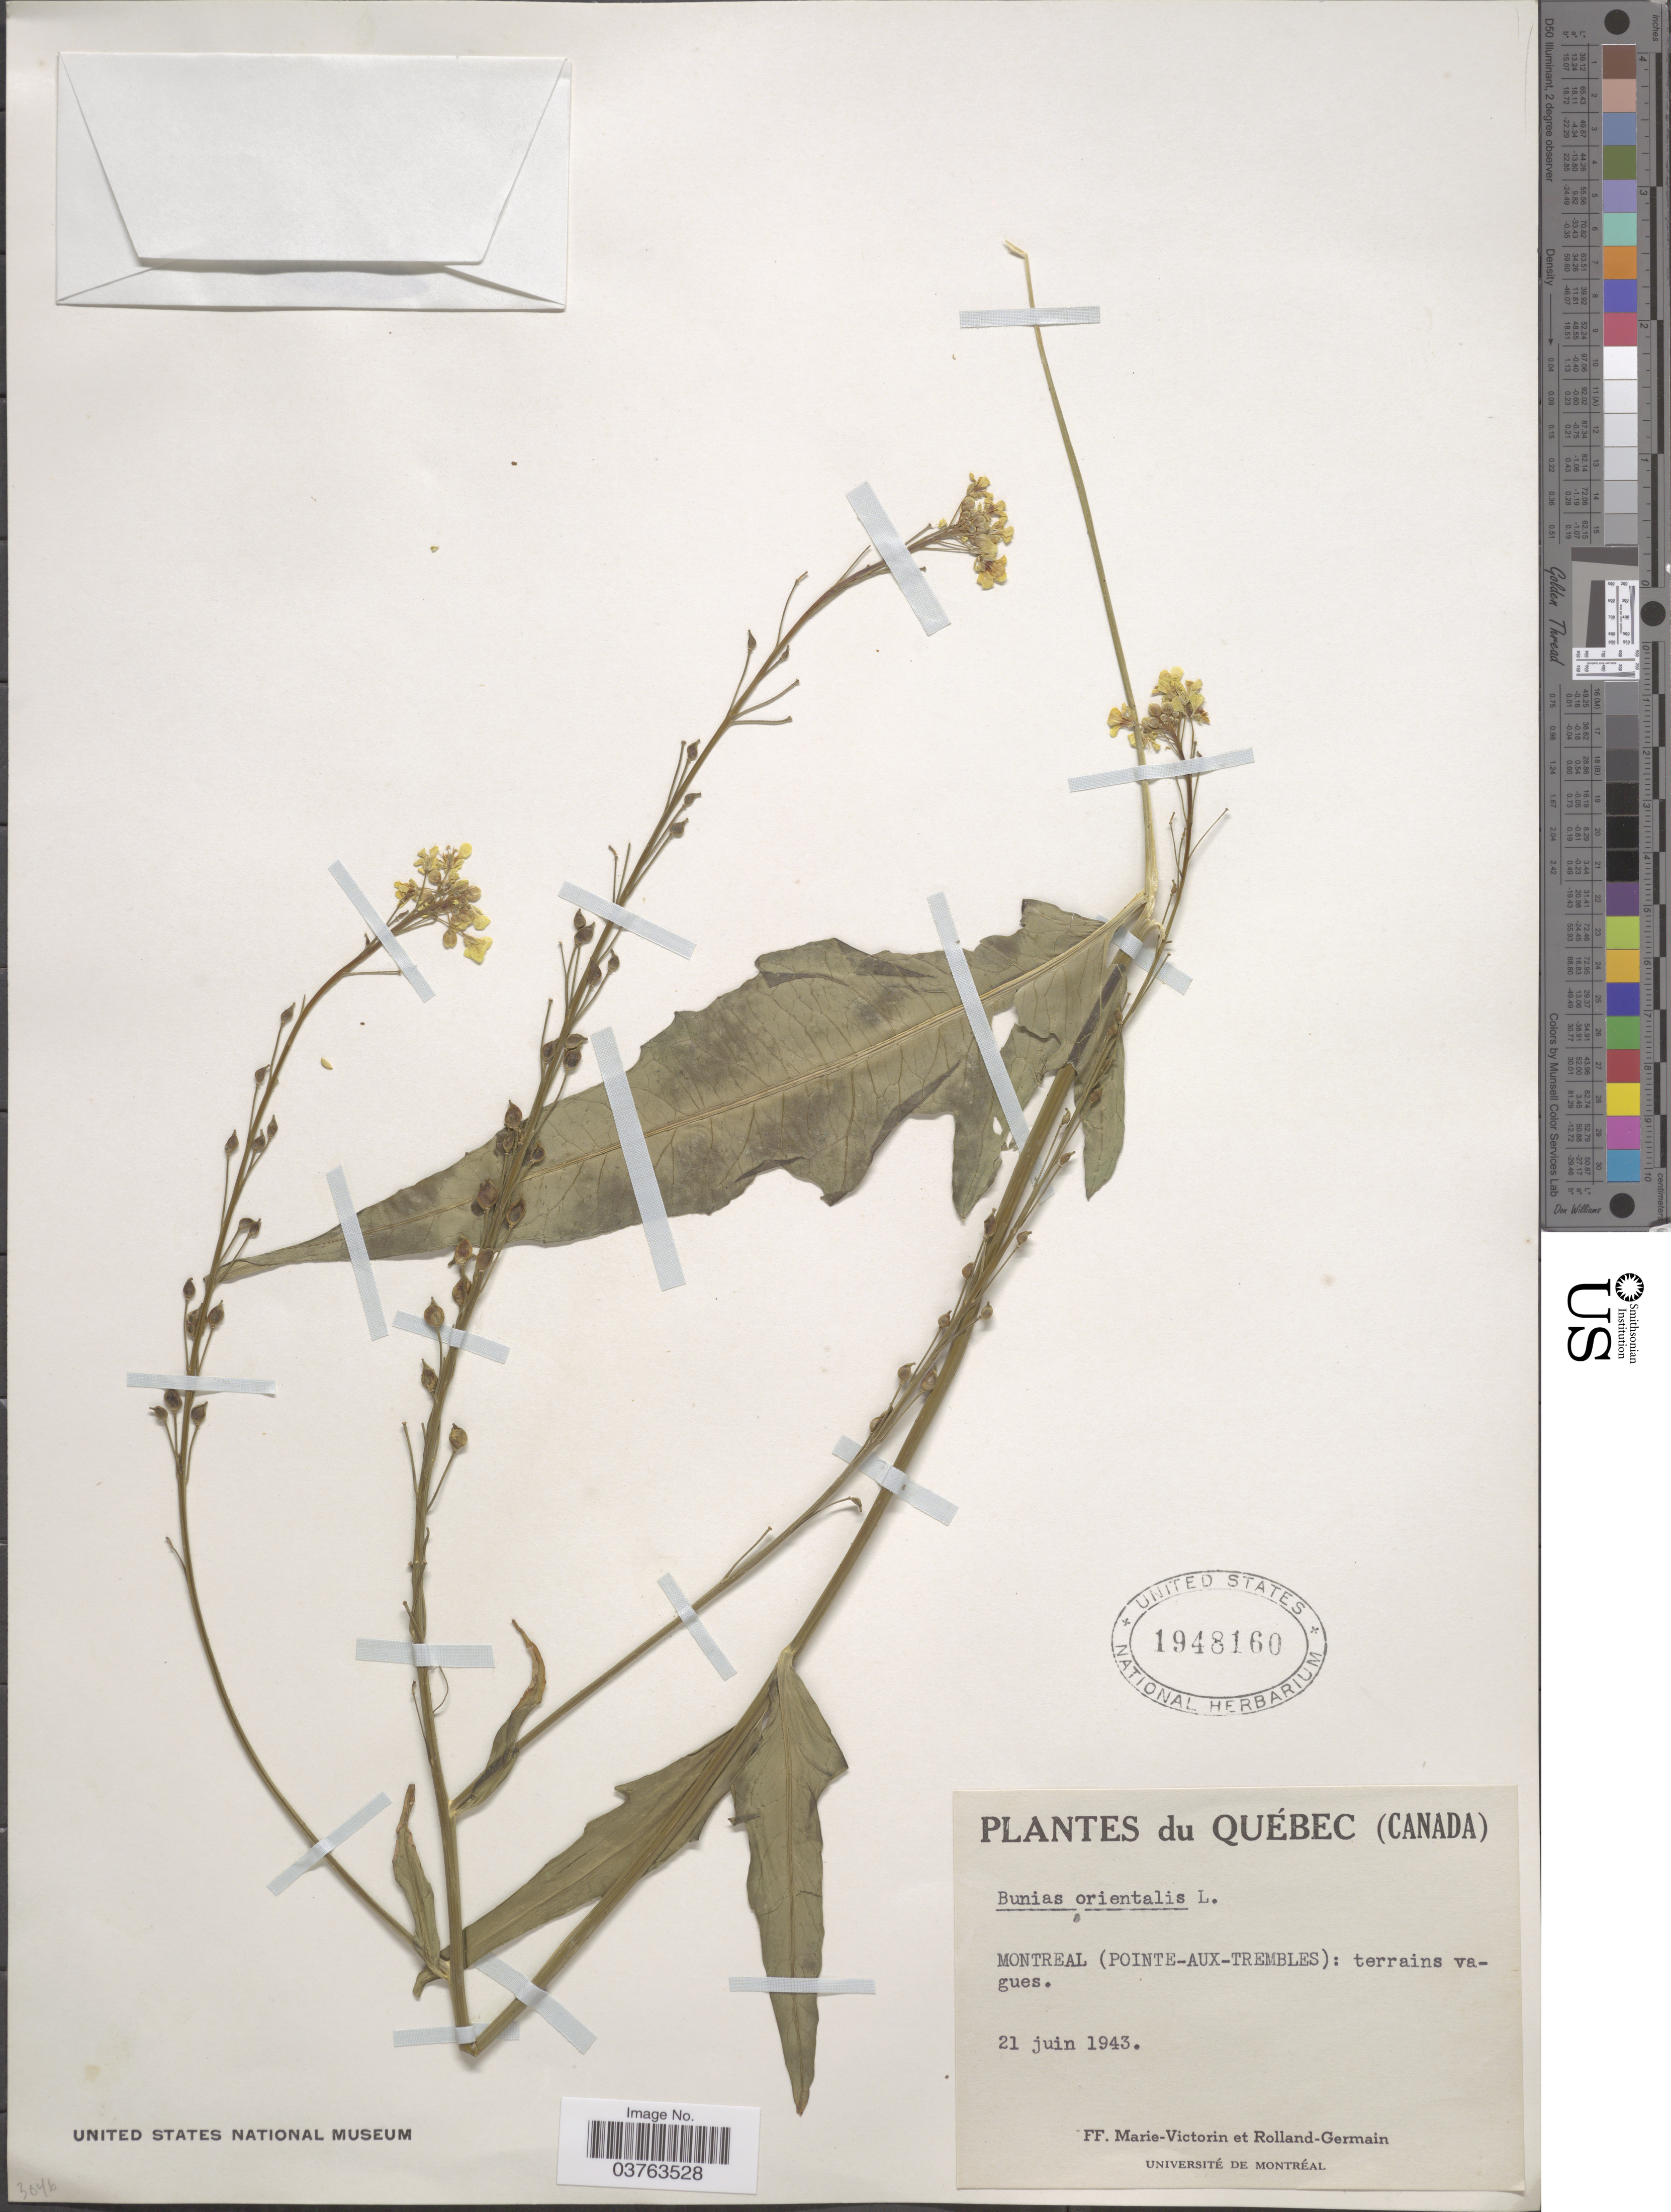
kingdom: Plantae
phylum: Tracheophyta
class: Magnoliopsida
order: Brassicales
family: Brassicaceae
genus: Bunias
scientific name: Bunias orientalis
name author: L.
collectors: F. Marie-Victorin & Rolland-Germain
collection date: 1943-06-21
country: Canada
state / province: Quebec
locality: Montreal (Pointe-Aux-Trembles): terrains vagues.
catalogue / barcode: US 1948160